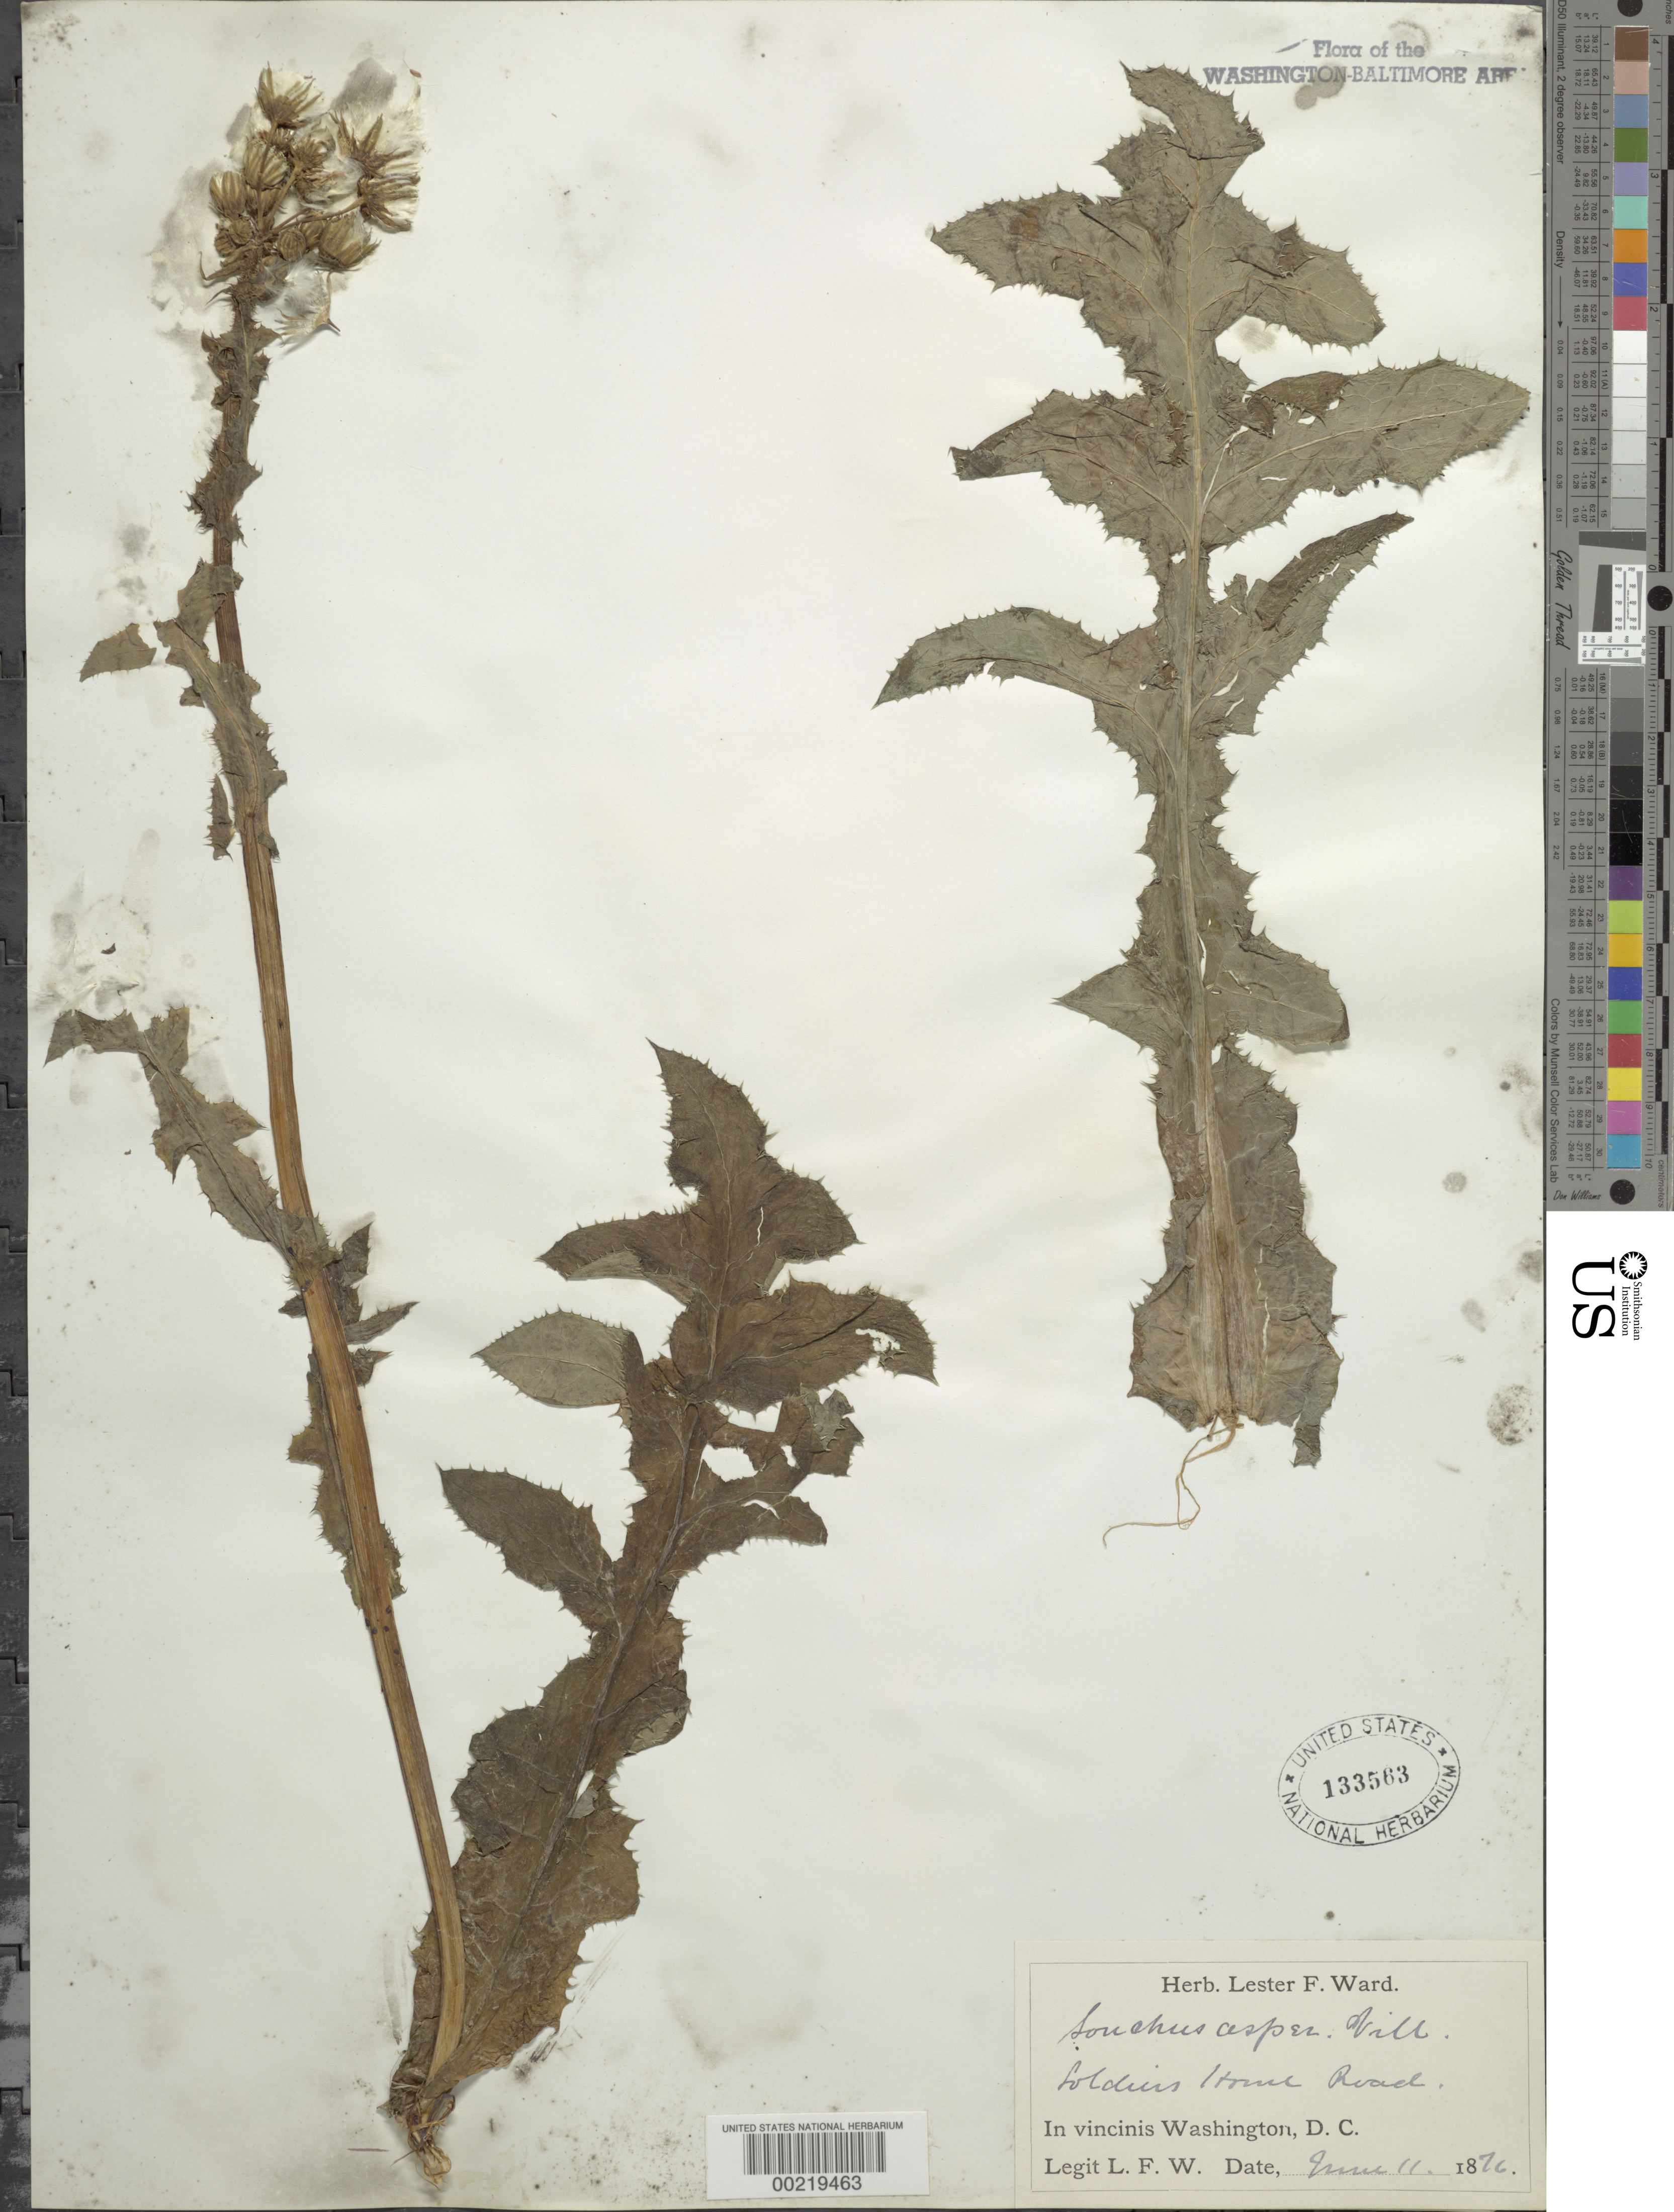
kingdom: Plantae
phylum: Tracheophyta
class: Magnoliopsida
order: Asterales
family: Asteraceae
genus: Sonchus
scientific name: Sonchus asper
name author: (L.) Hill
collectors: L. F. Ward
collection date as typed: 11 Jun 1876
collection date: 1876-06-11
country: United States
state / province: District of Columbia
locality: Soldiers Home Road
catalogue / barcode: US 133563